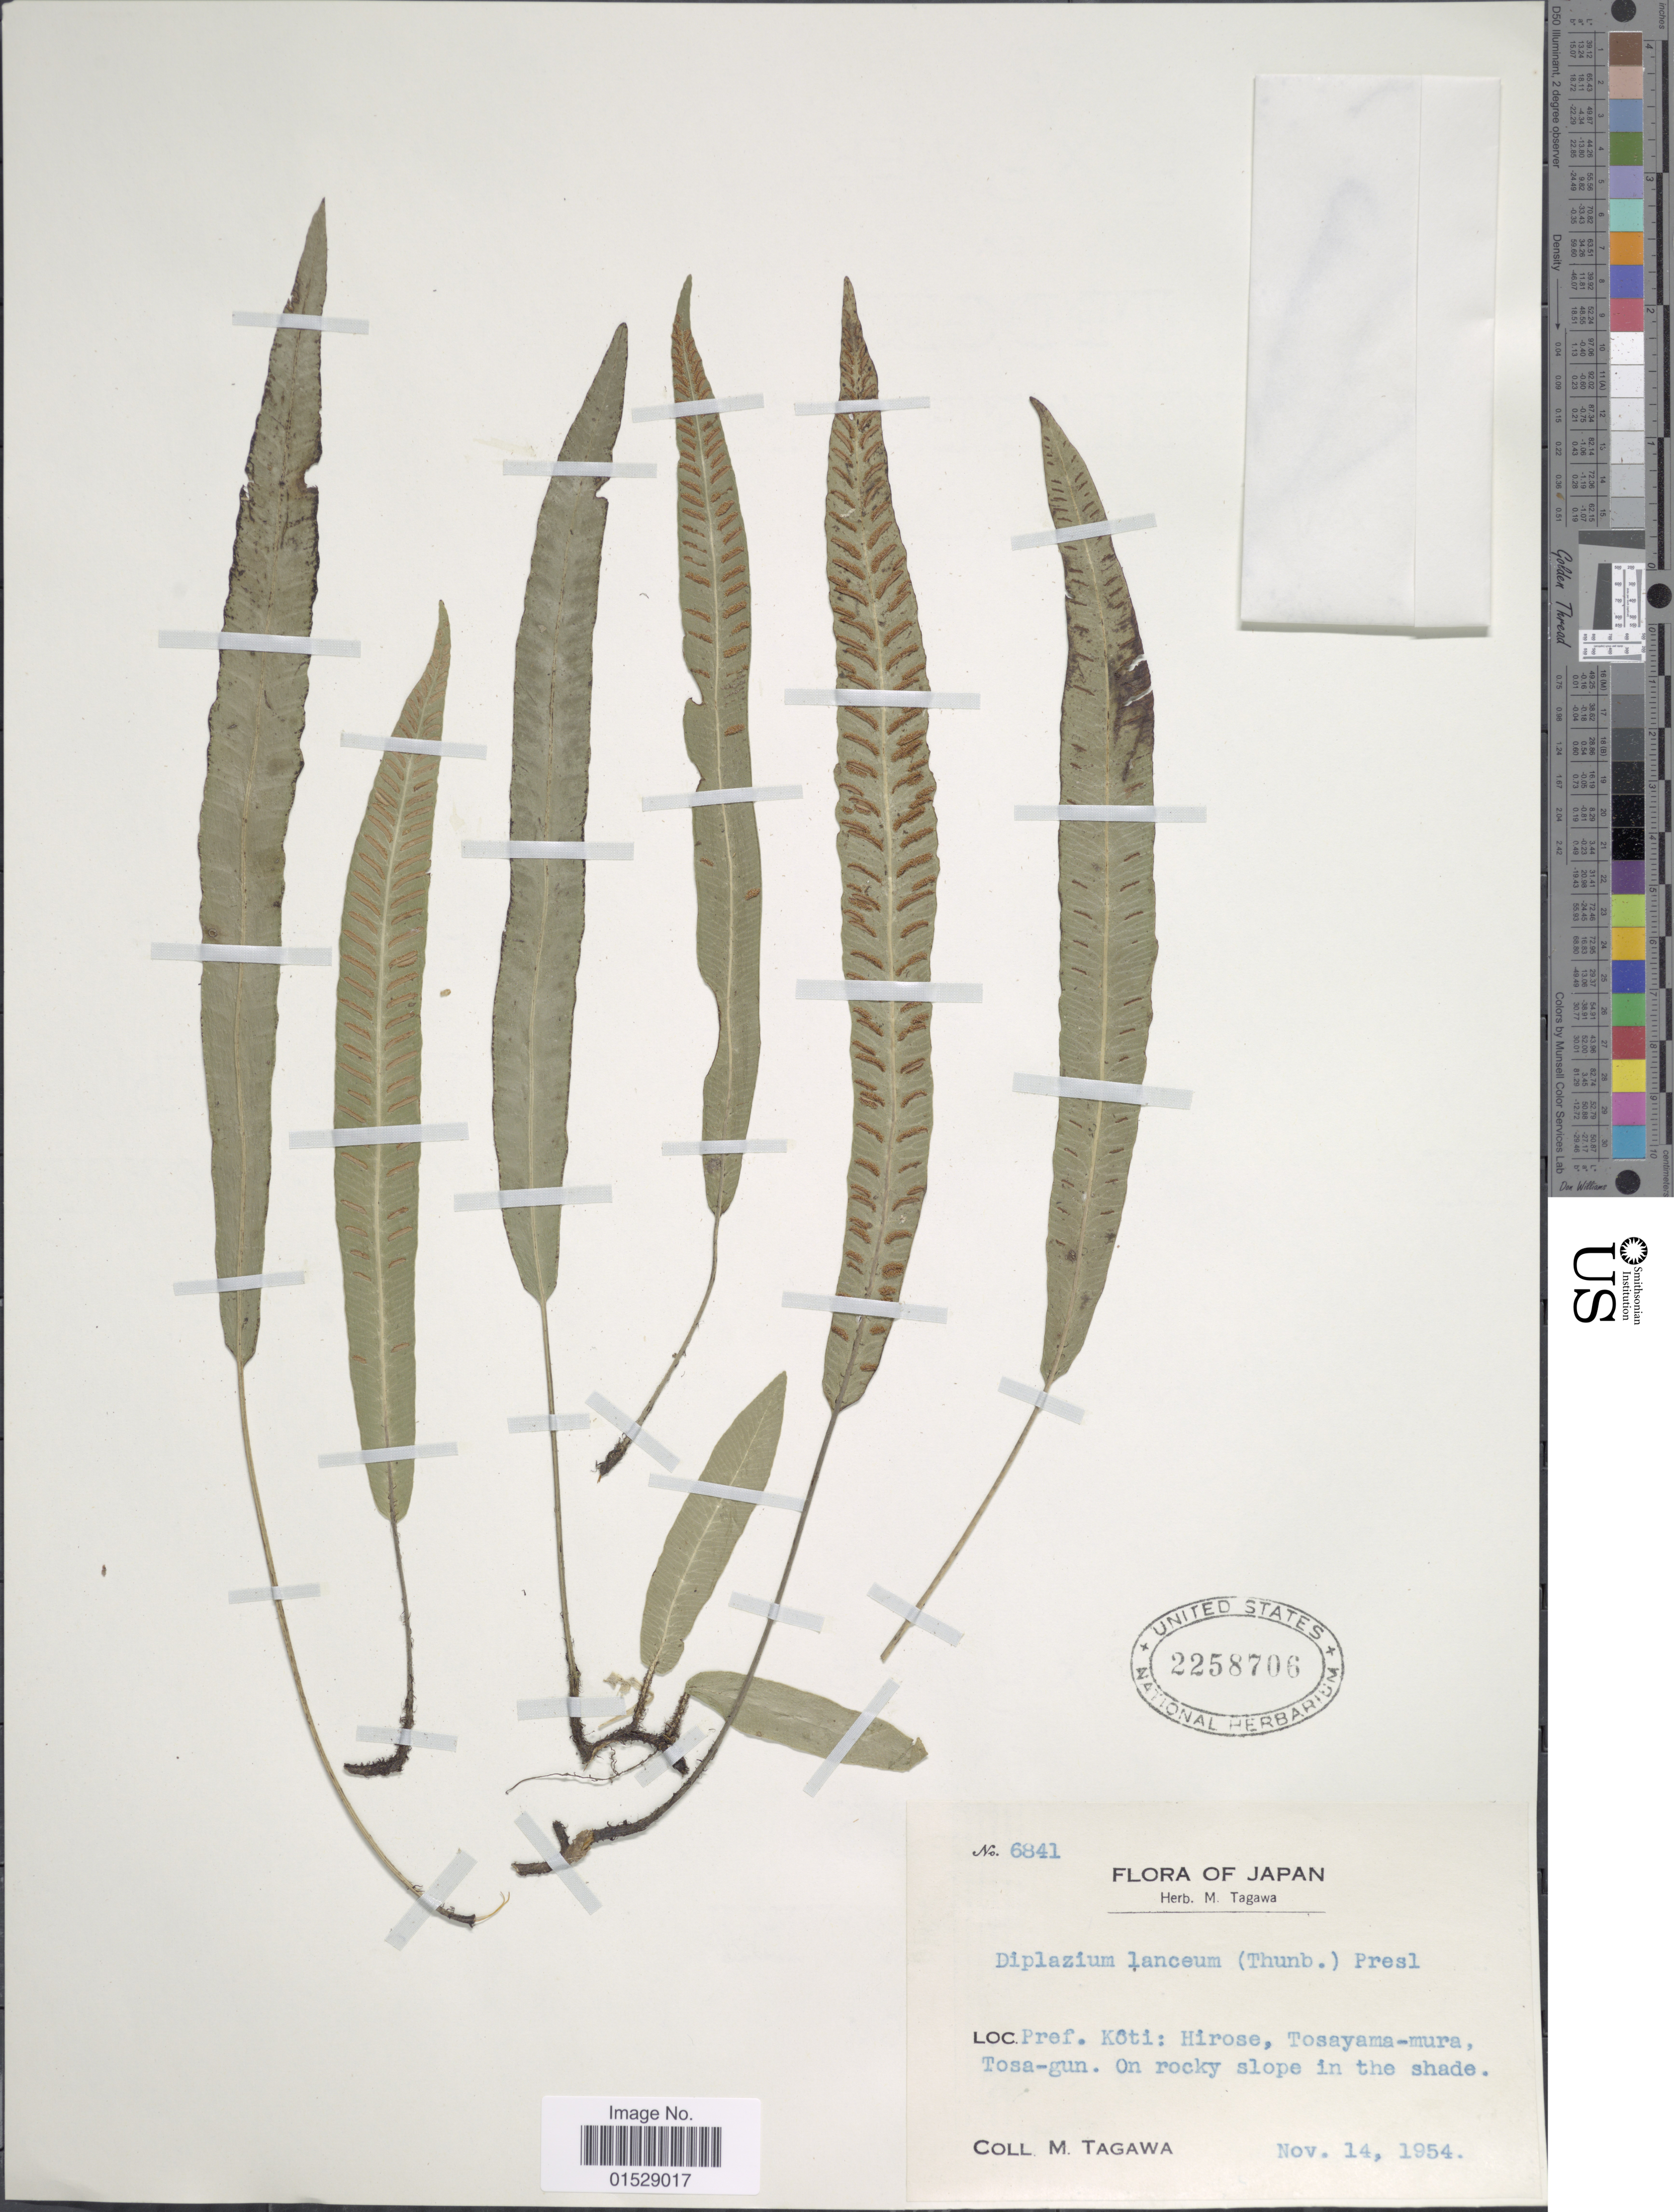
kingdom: Plantae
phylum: Tracheophyta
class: Polypodiopsida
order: Polypodiales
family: Athyriaceae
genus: Deparia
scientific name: Deparia lancea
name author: (Thunb.) Fraser-Jenk.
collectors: M. Tagawa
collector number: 6841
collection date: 1954-11-14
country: Japan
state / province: Koti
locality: Pref. Koti: Hirose, Tosayama-mura, Tosa-gun, on rocky slope in the shade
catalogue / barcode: US 2258706